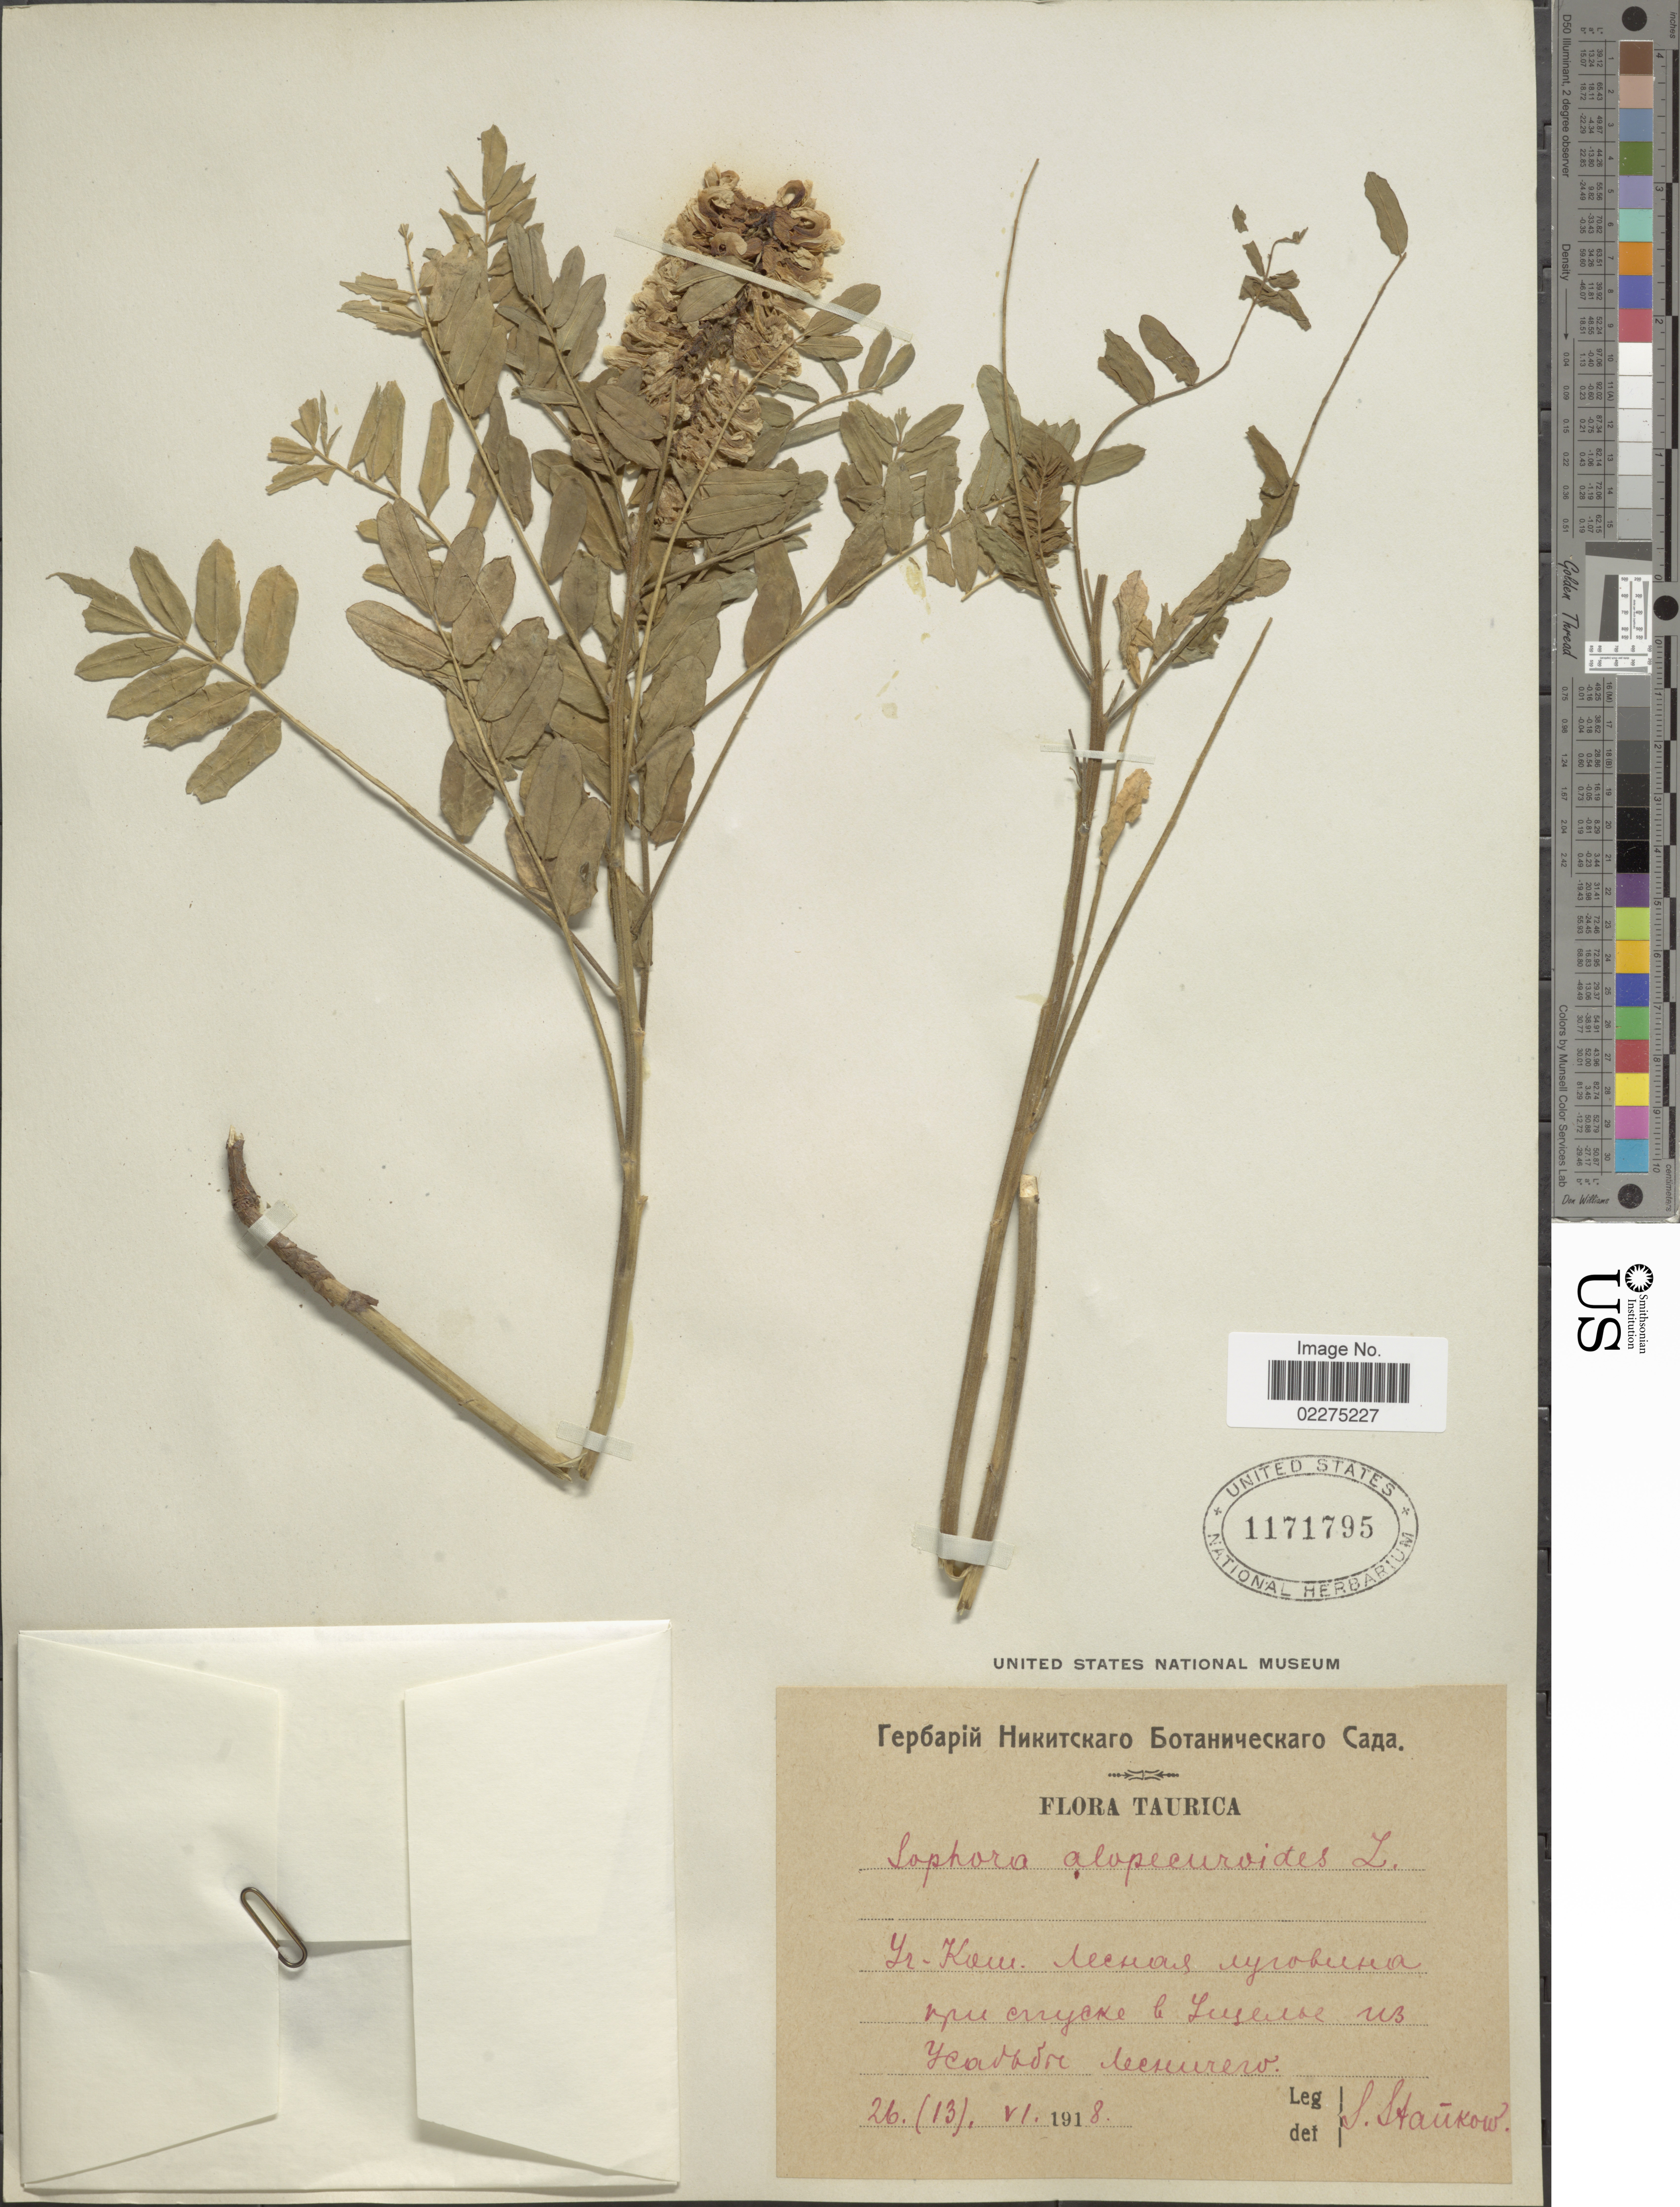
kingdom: Plantae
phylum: Tracheophyta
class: Magnoliopsida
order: Fabales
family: Fabaceae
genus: Sophora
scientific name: Sophora alopecuroides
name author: L.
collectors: S. Stankov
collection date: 1918-06-26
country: Ukraine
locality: Taurica. Yr. Kiem [unsure placement]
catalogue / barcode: US 1171795